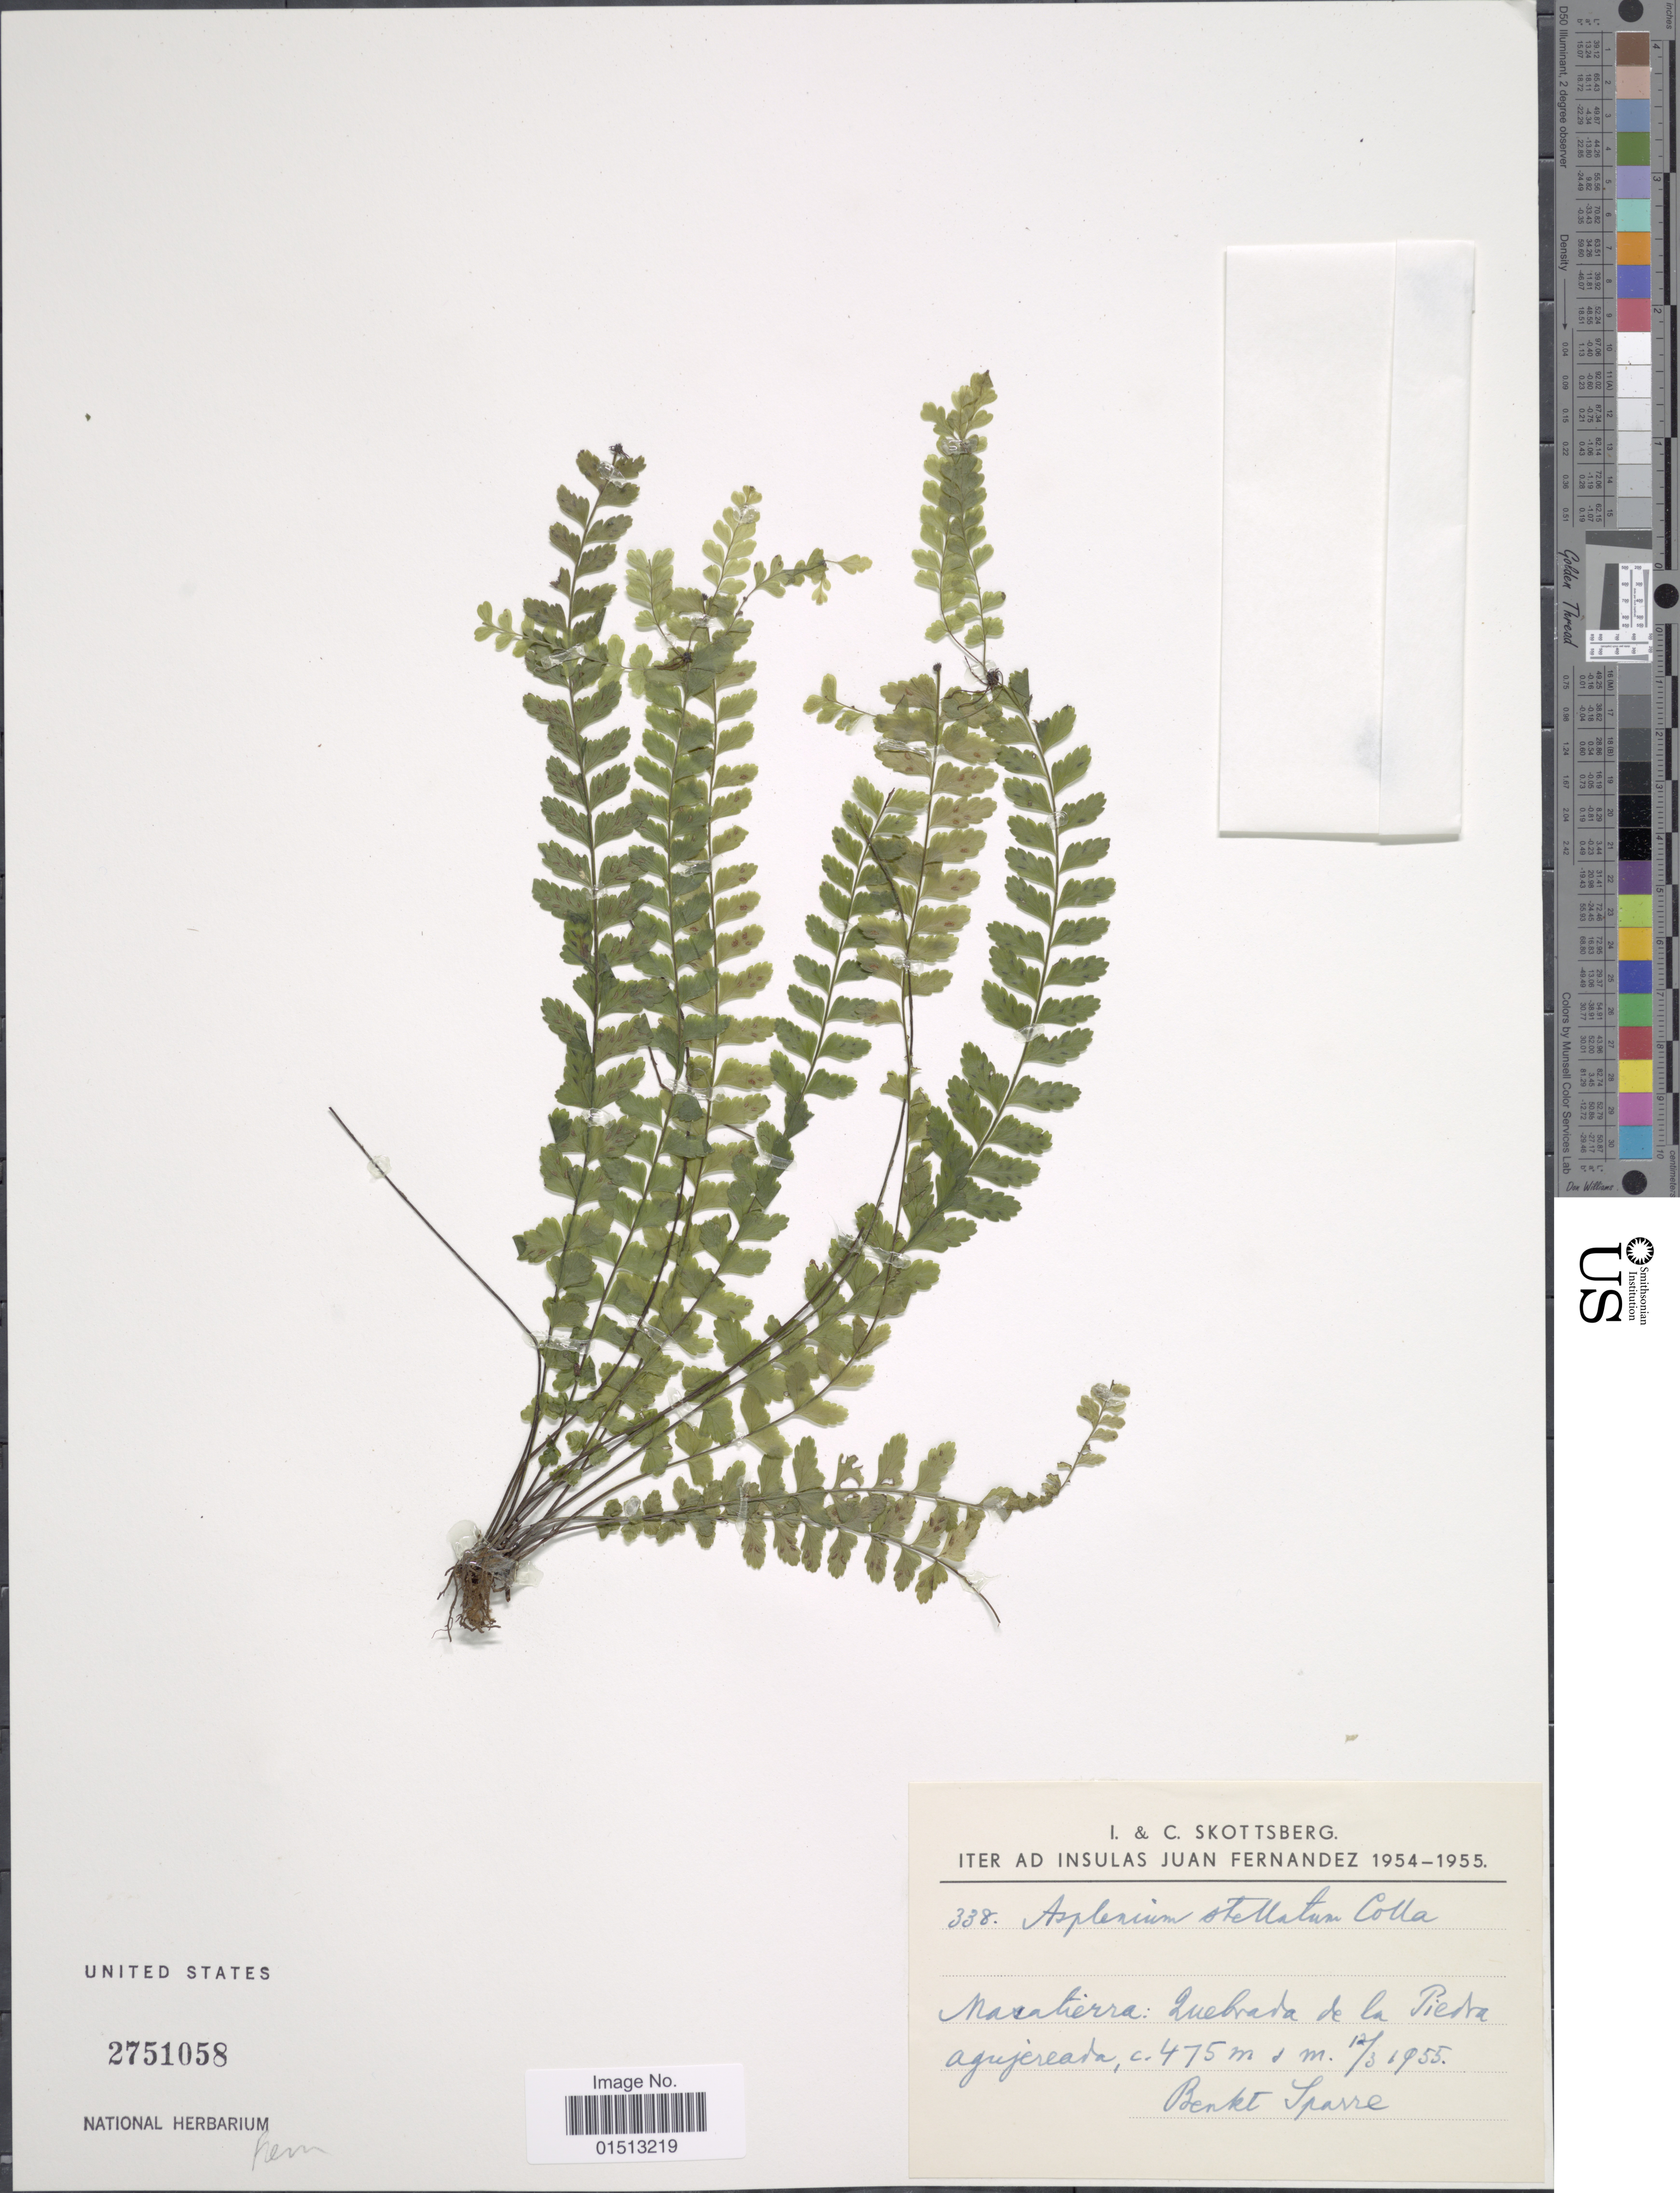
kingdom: Plantae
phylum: Tracheophyta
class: Polypodiopsida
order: Polypodiales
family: Aspleniaceae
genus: Asplenium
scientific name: Asplenium stellatum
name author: Colla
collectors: B. Sparre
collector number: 338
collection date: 1955-03-12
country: Chile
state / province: Valparaíso (V)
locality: Insulas Juan Fernandez, Masatierra: Quebrada de la Piedra Agujereada.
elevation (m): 475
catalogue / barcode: US 2751058